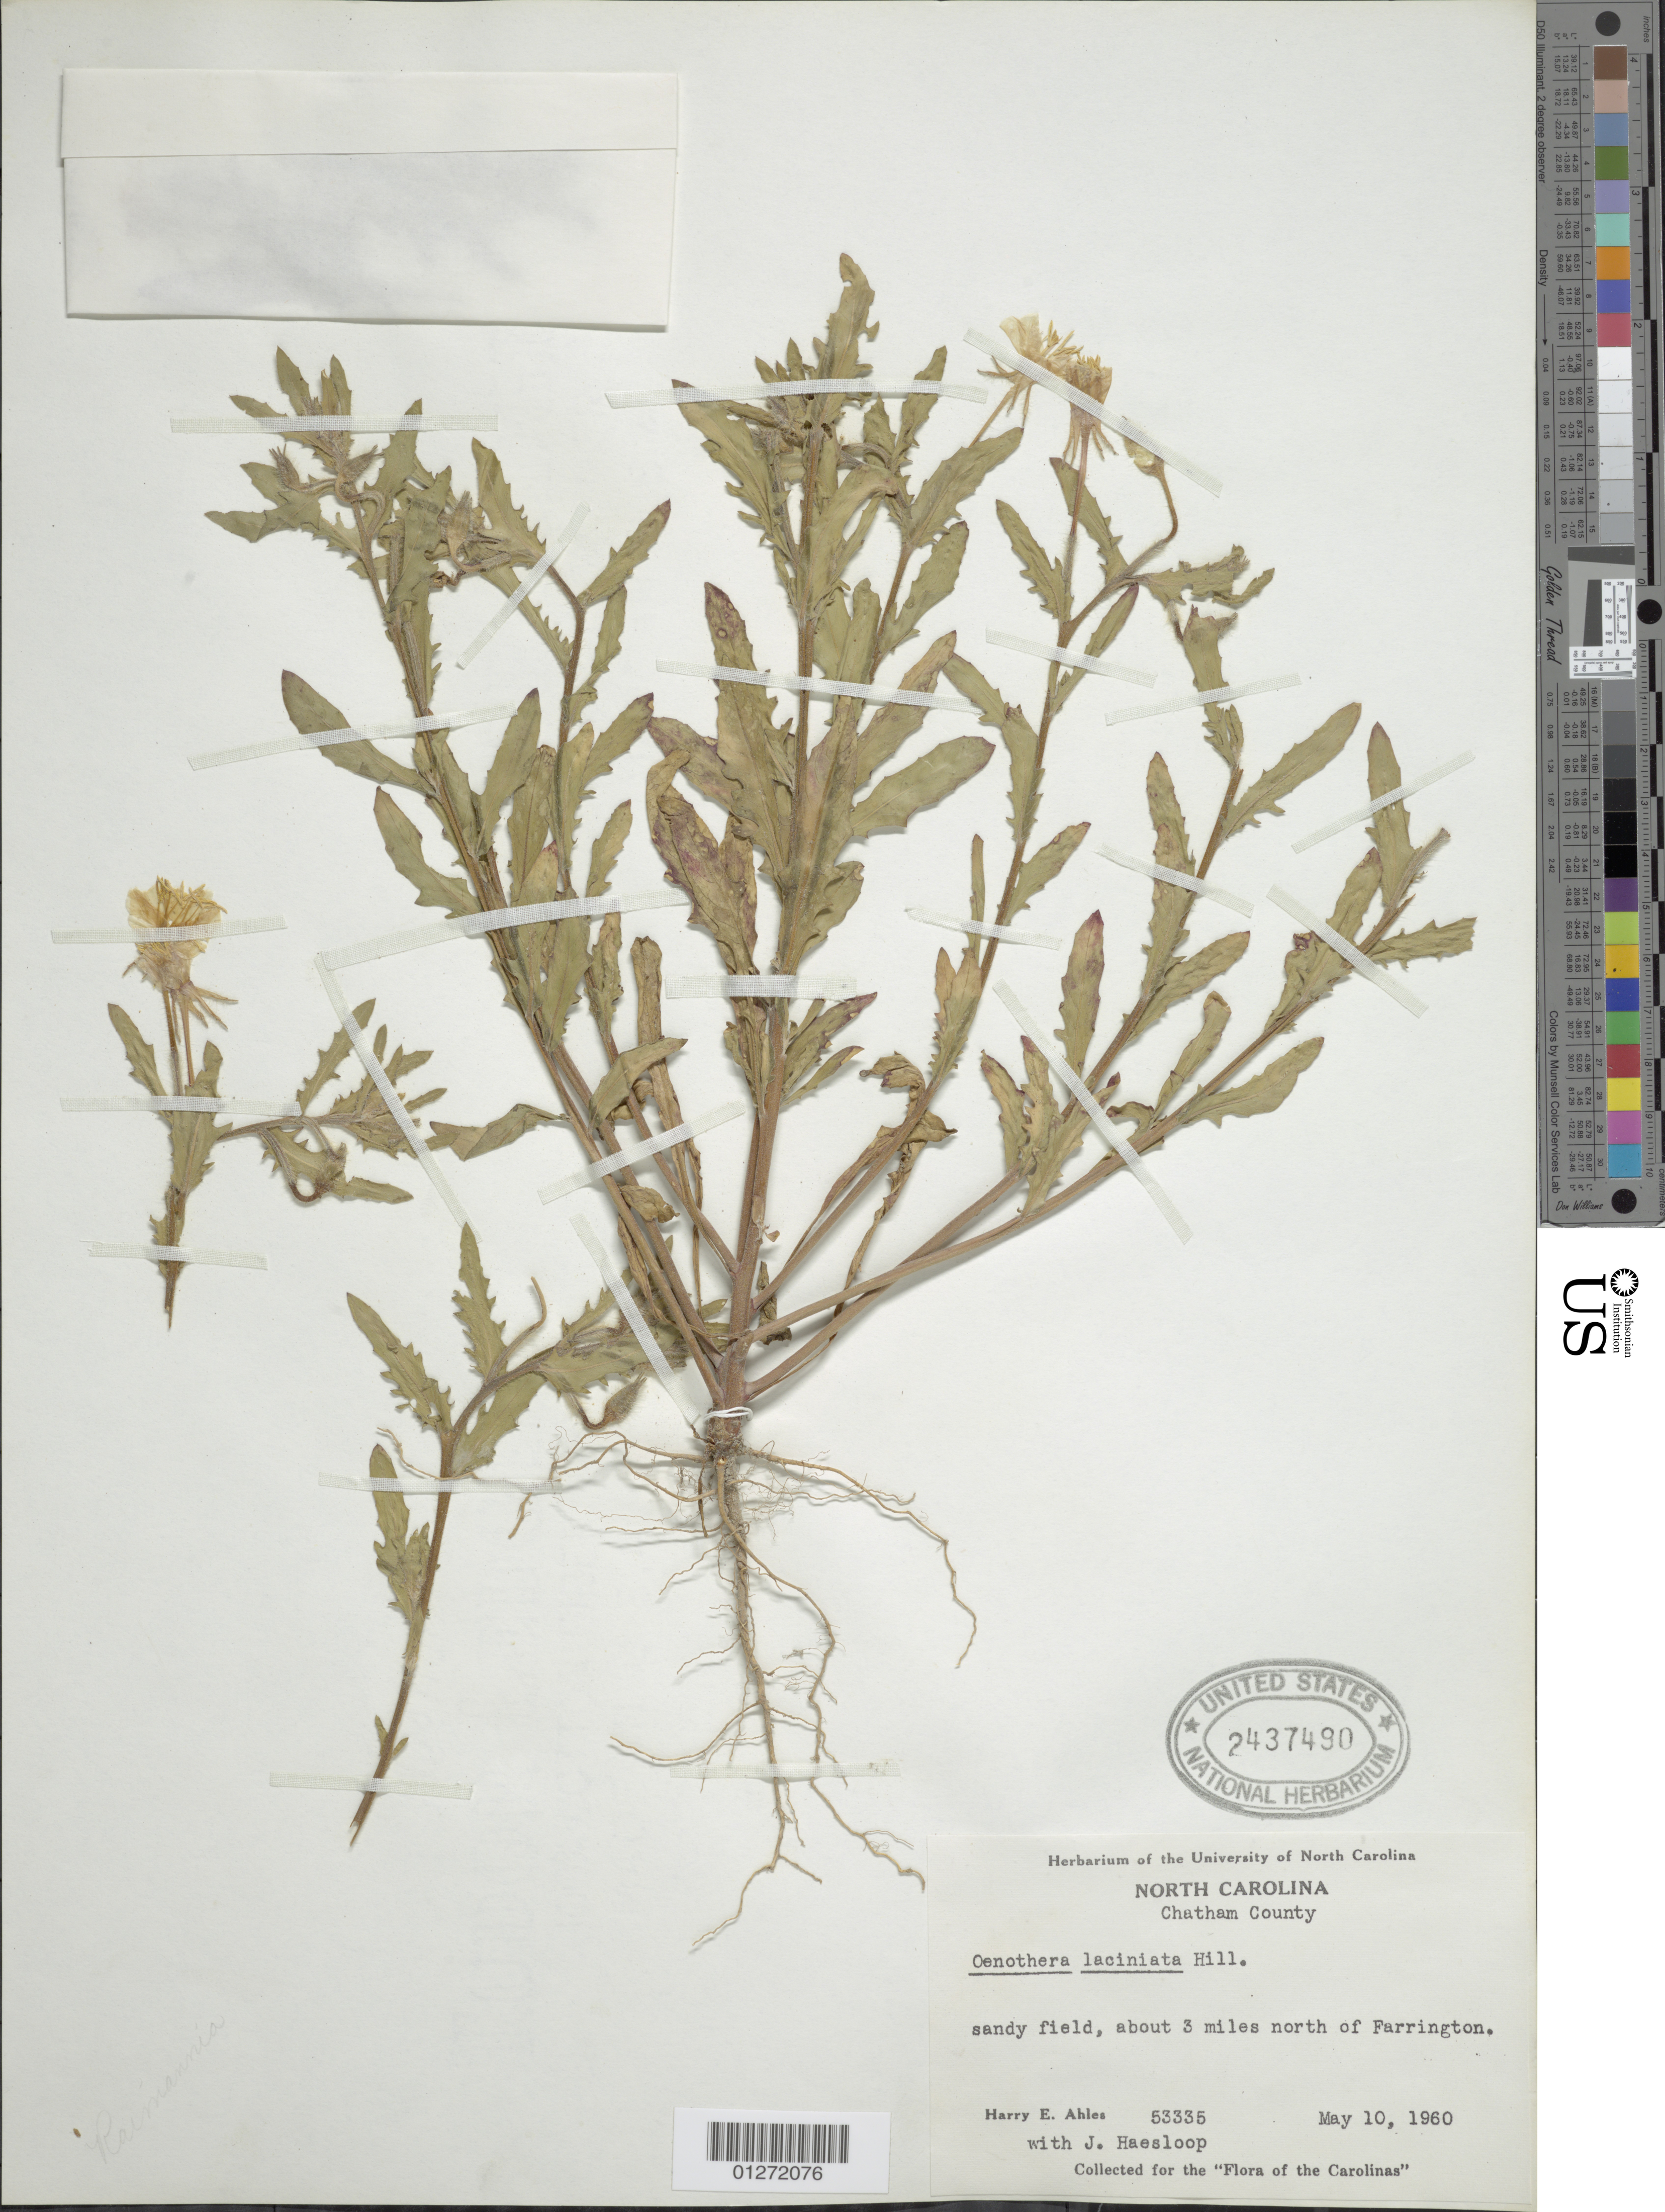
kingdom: Plantae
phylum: Tracheophyta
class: Magnoliopsida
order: Myrtales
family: Onagraceae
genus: Oenothera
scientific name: Oenothera laciniata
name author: Hill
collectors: H. E. Ahles & J. Haesloop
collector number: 53335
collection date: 1960-05-10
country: United States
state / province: North Carolina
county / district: Chatham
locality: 3 miles N of Farrington.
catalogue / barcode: US 2437490